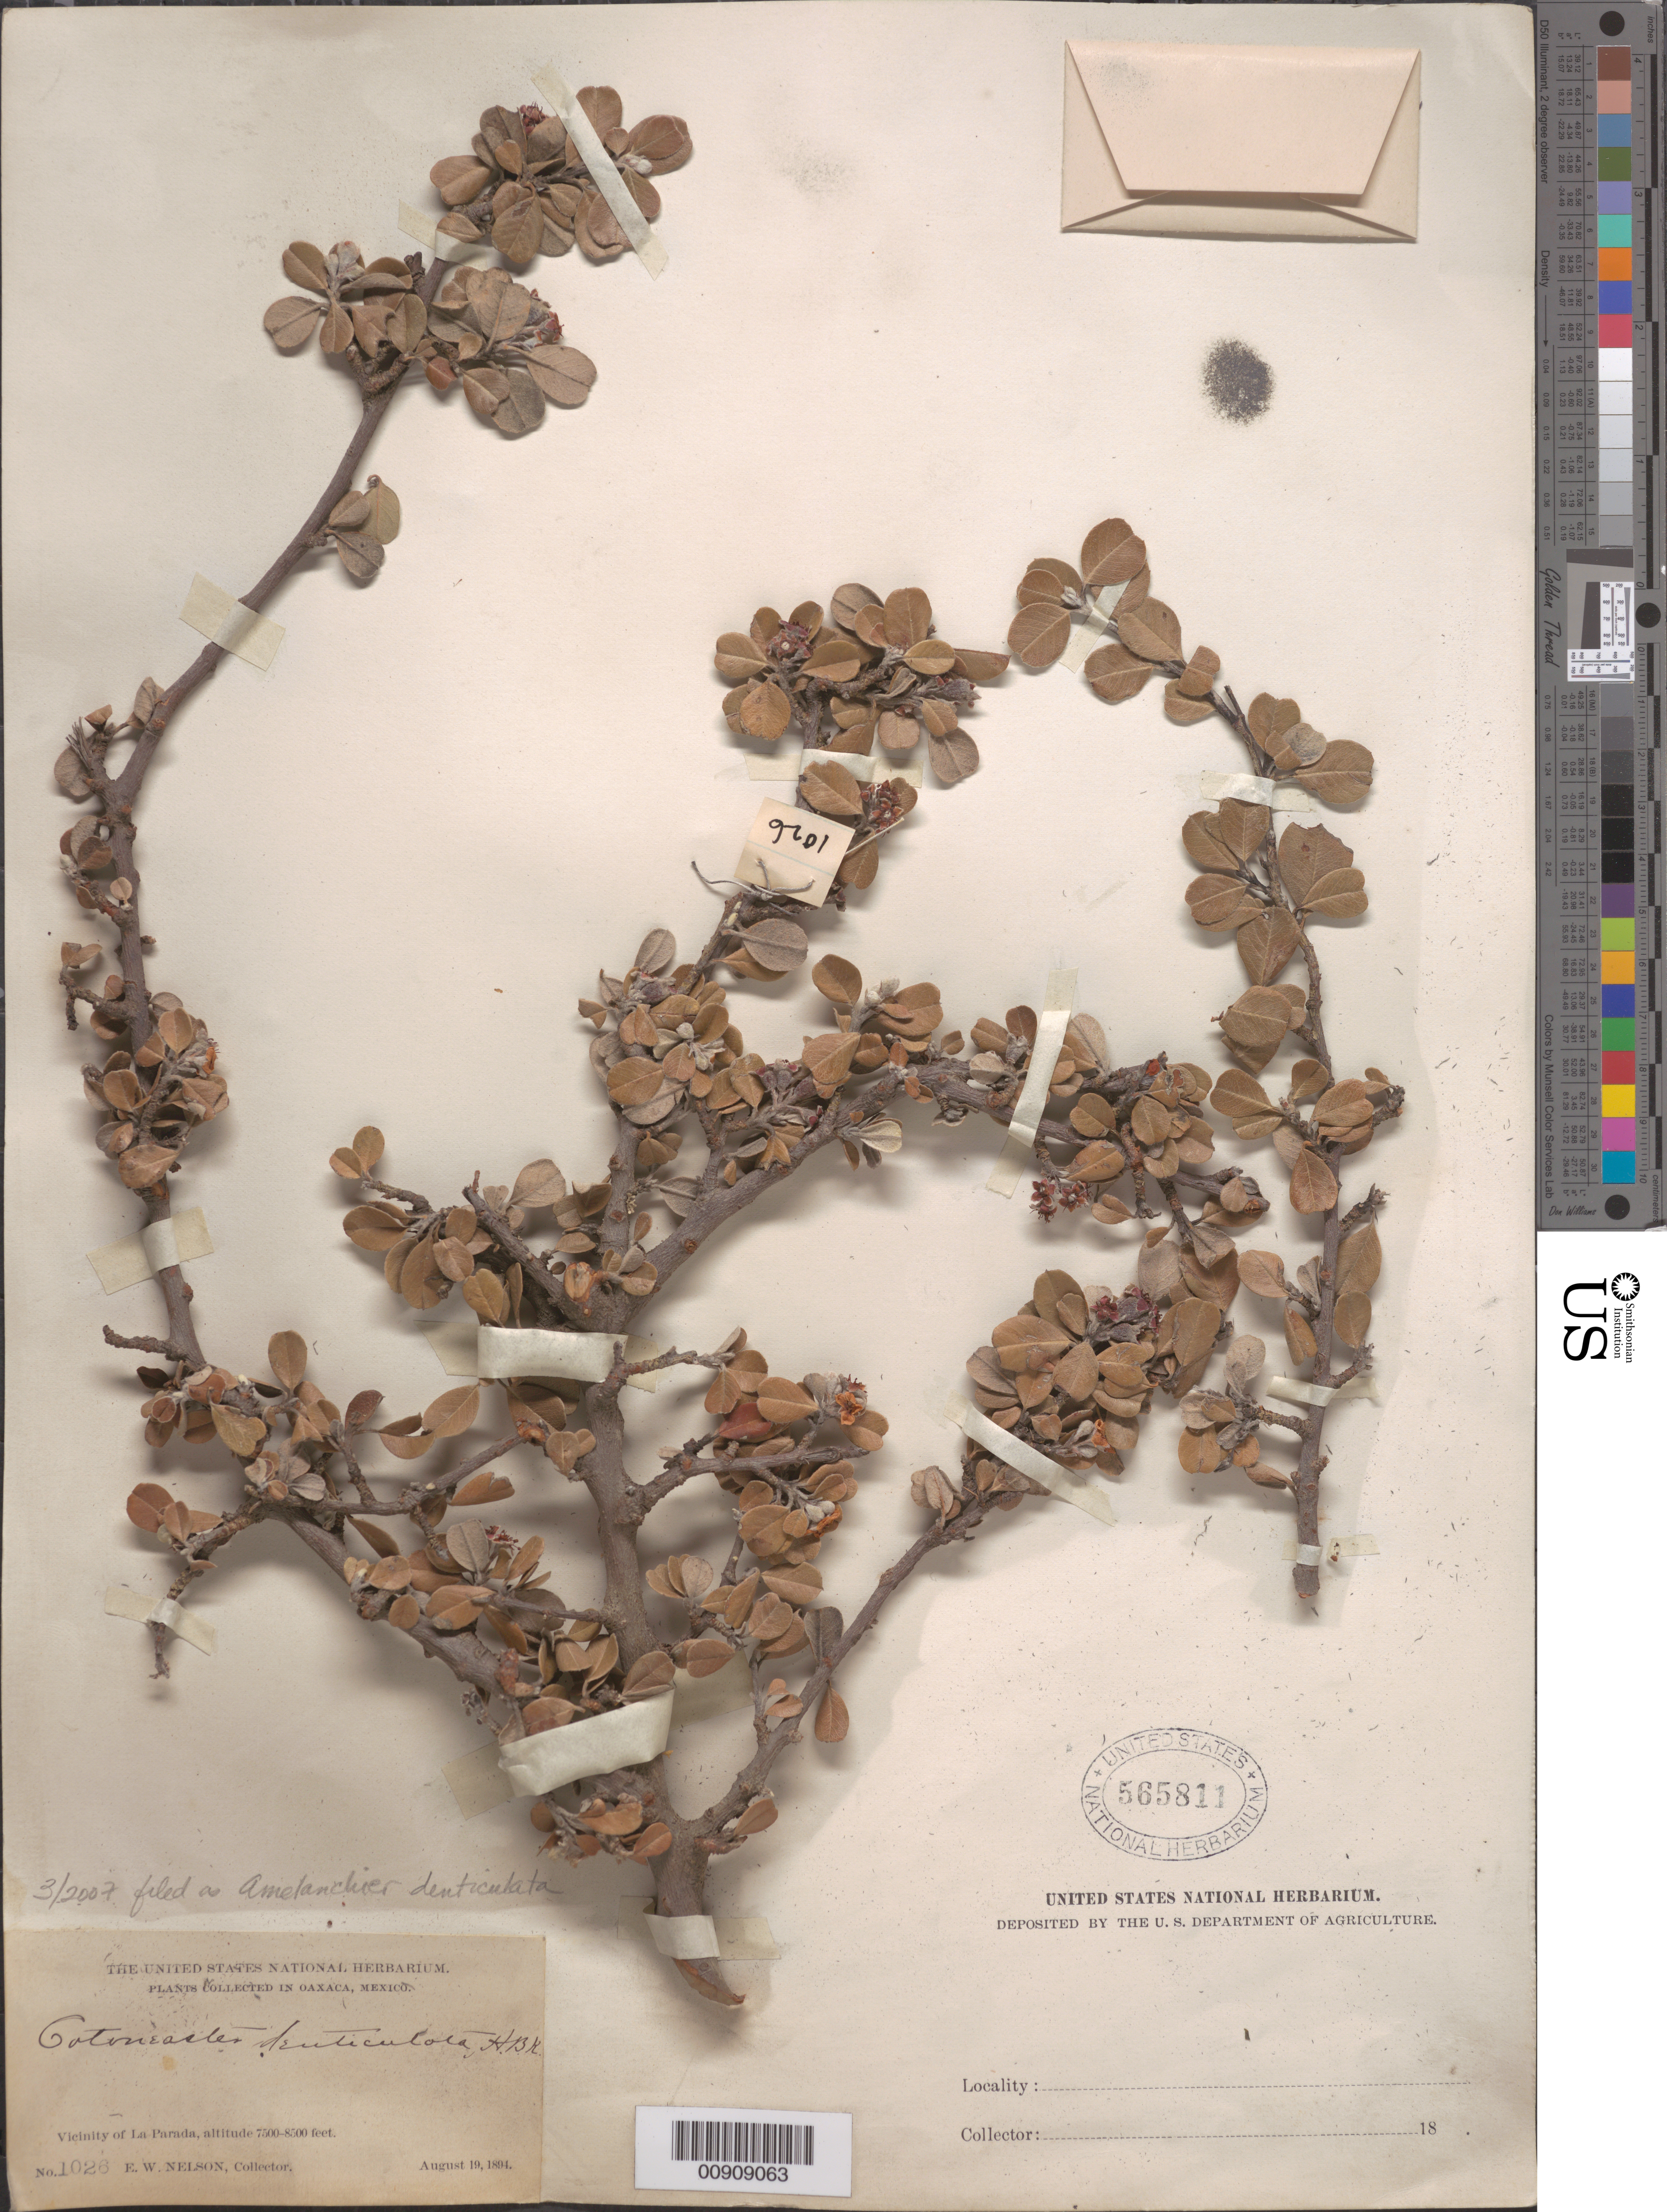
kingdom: Plantae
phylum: Tracheophyta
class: Magnoliopsida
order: Rosales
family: Rosaceae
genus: Malacomeles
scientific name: Malacomeles denticulata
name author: (Kunth) G.N. Jones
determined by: Strong, Mark T., (BOT), Smithsonian Institution - National Museum of Natural History (UNITED STATES)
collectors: E. W. Nelson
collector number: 1026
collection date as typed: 19 Aug 1894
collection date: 1894-08-19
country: Mexico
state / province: Oaxaca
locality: Vicinity of La Parada, Oaxaca.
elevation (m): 2286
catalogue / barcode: US 565811